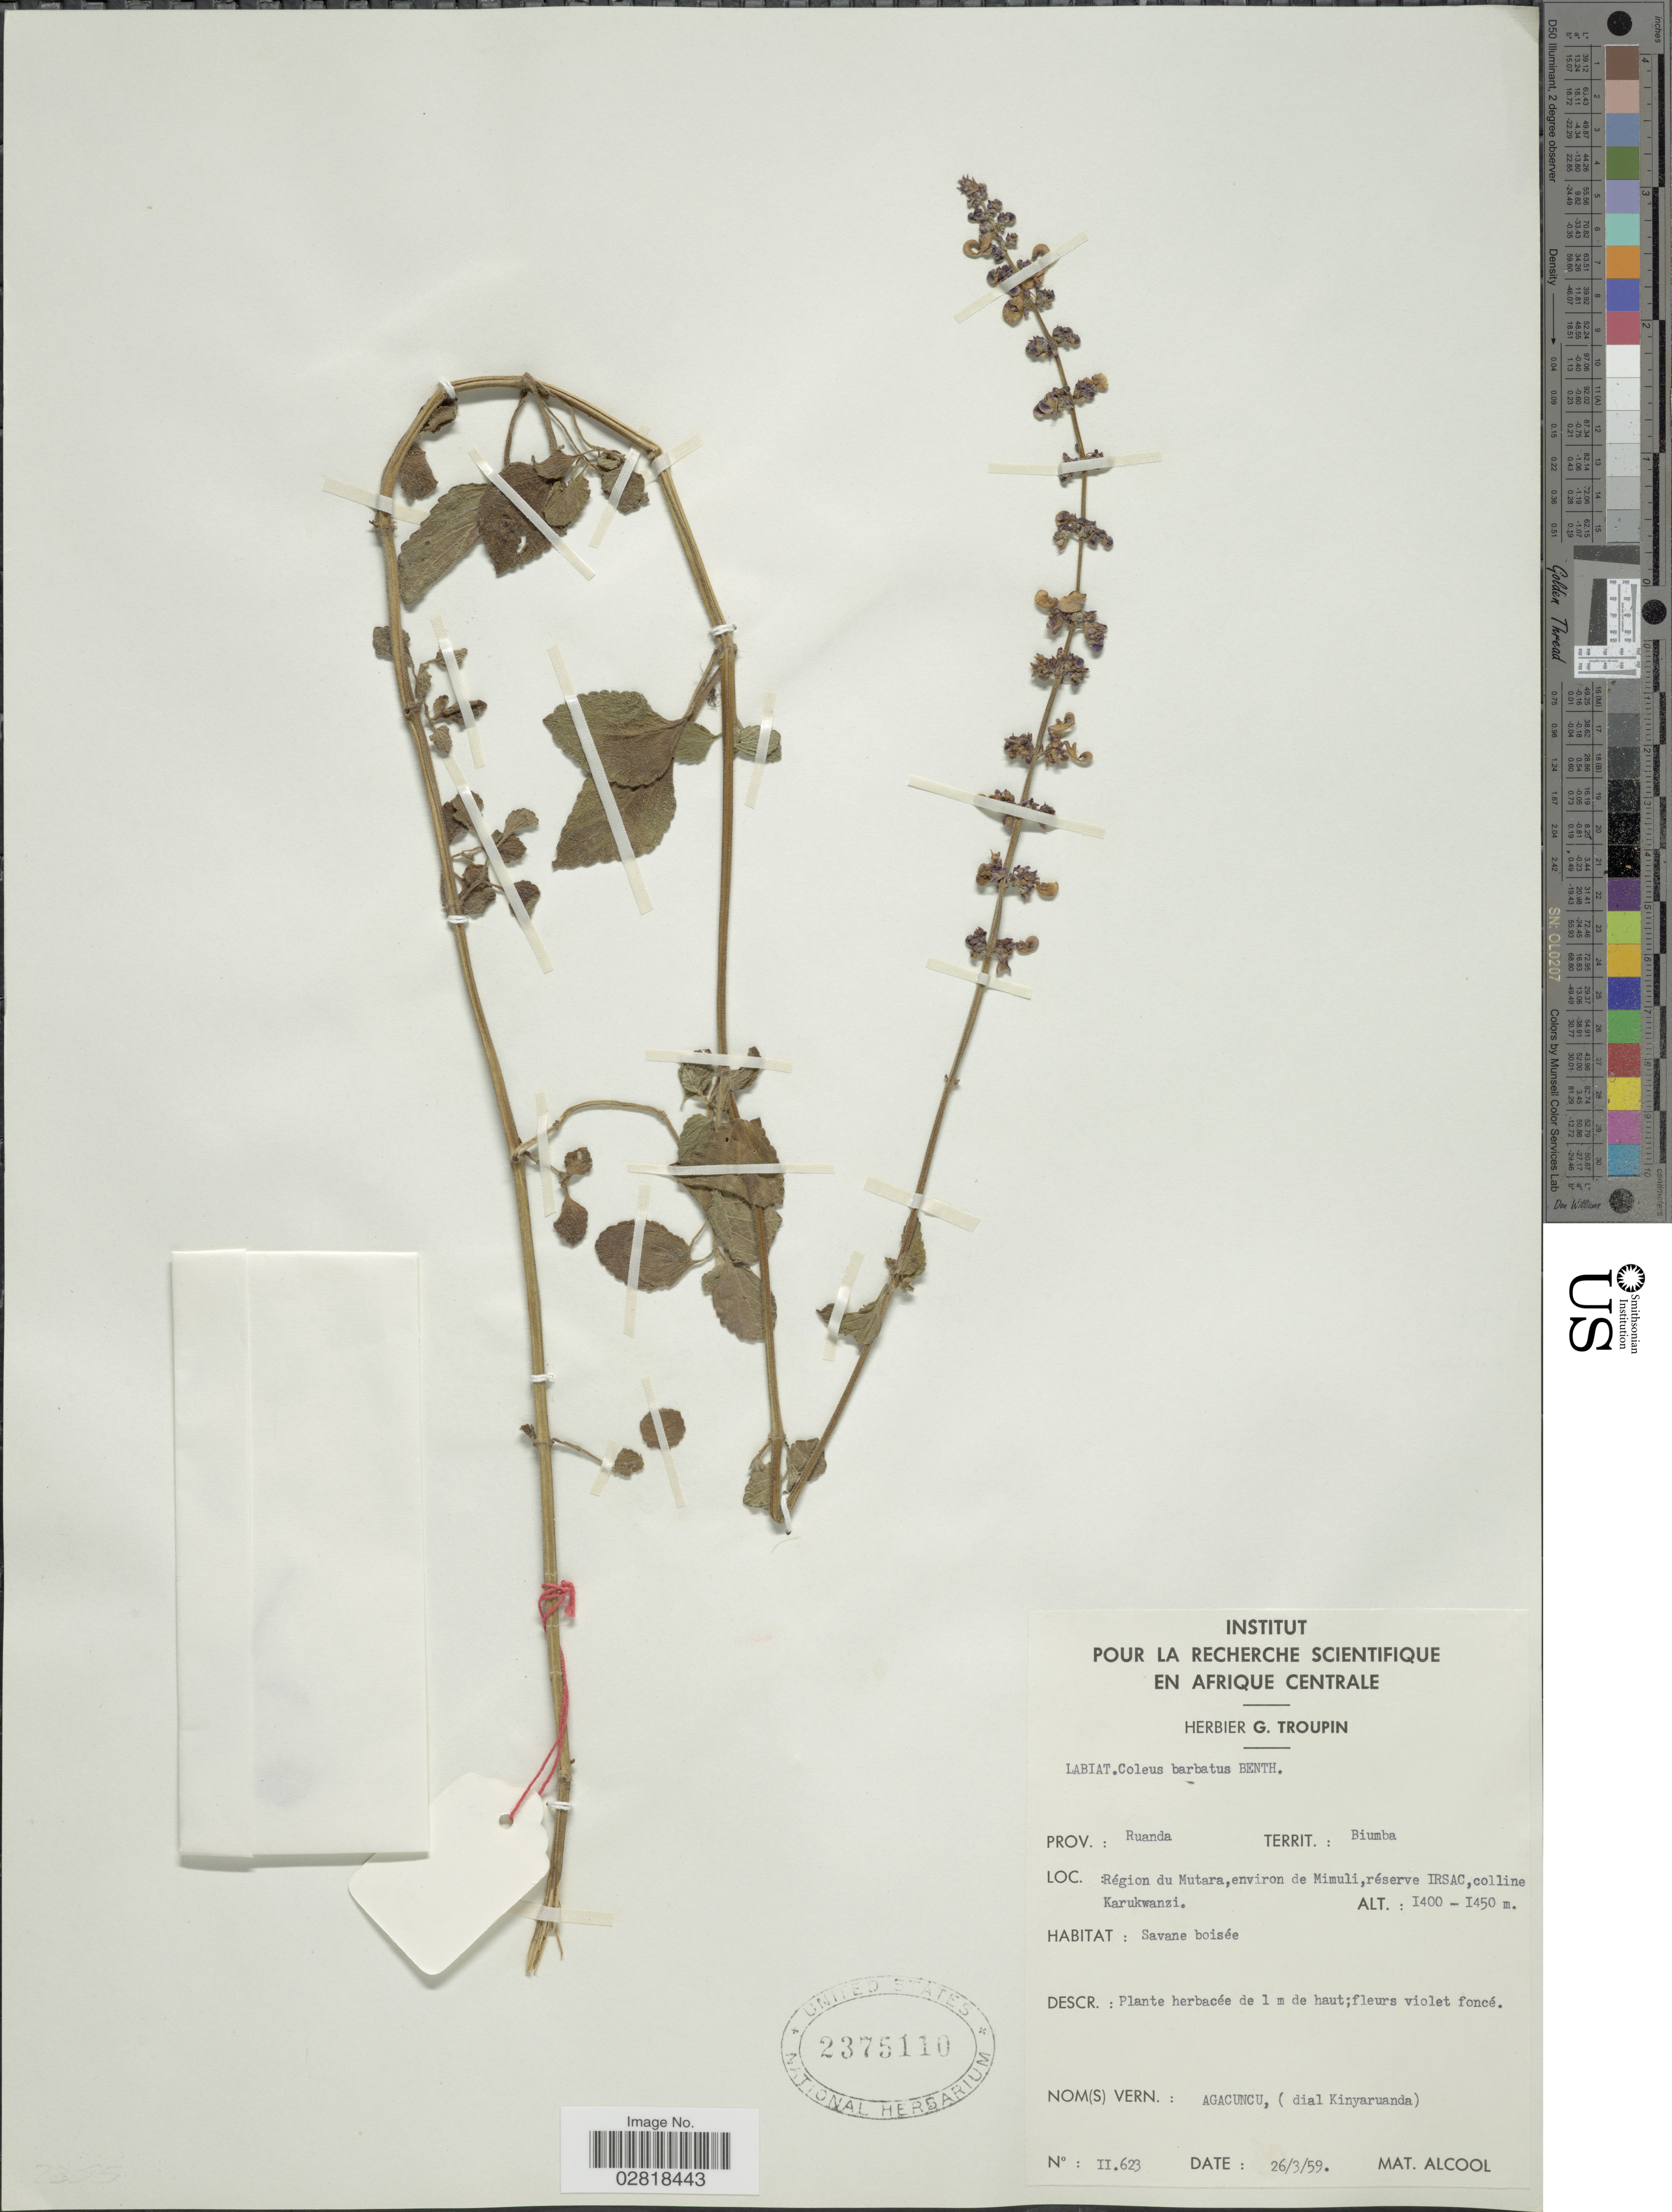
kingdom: Plantae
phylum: Tracheophyta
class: Magnoliopsida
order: Lamiales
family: Lamiaceae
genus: Plectranthus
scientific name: Plectranthus barbatus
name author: Andrews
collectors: G. Troupin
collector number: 11623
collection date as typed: Transcribed d/m/y: 26/3/59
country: Rwanda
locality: Prov.: Ruanda. Territ.: Biumba. Région du Mutara, environ de Mimuli, réserve IRSAC, colline Karukwanzi.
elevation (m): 1400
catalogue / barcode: US 2375110